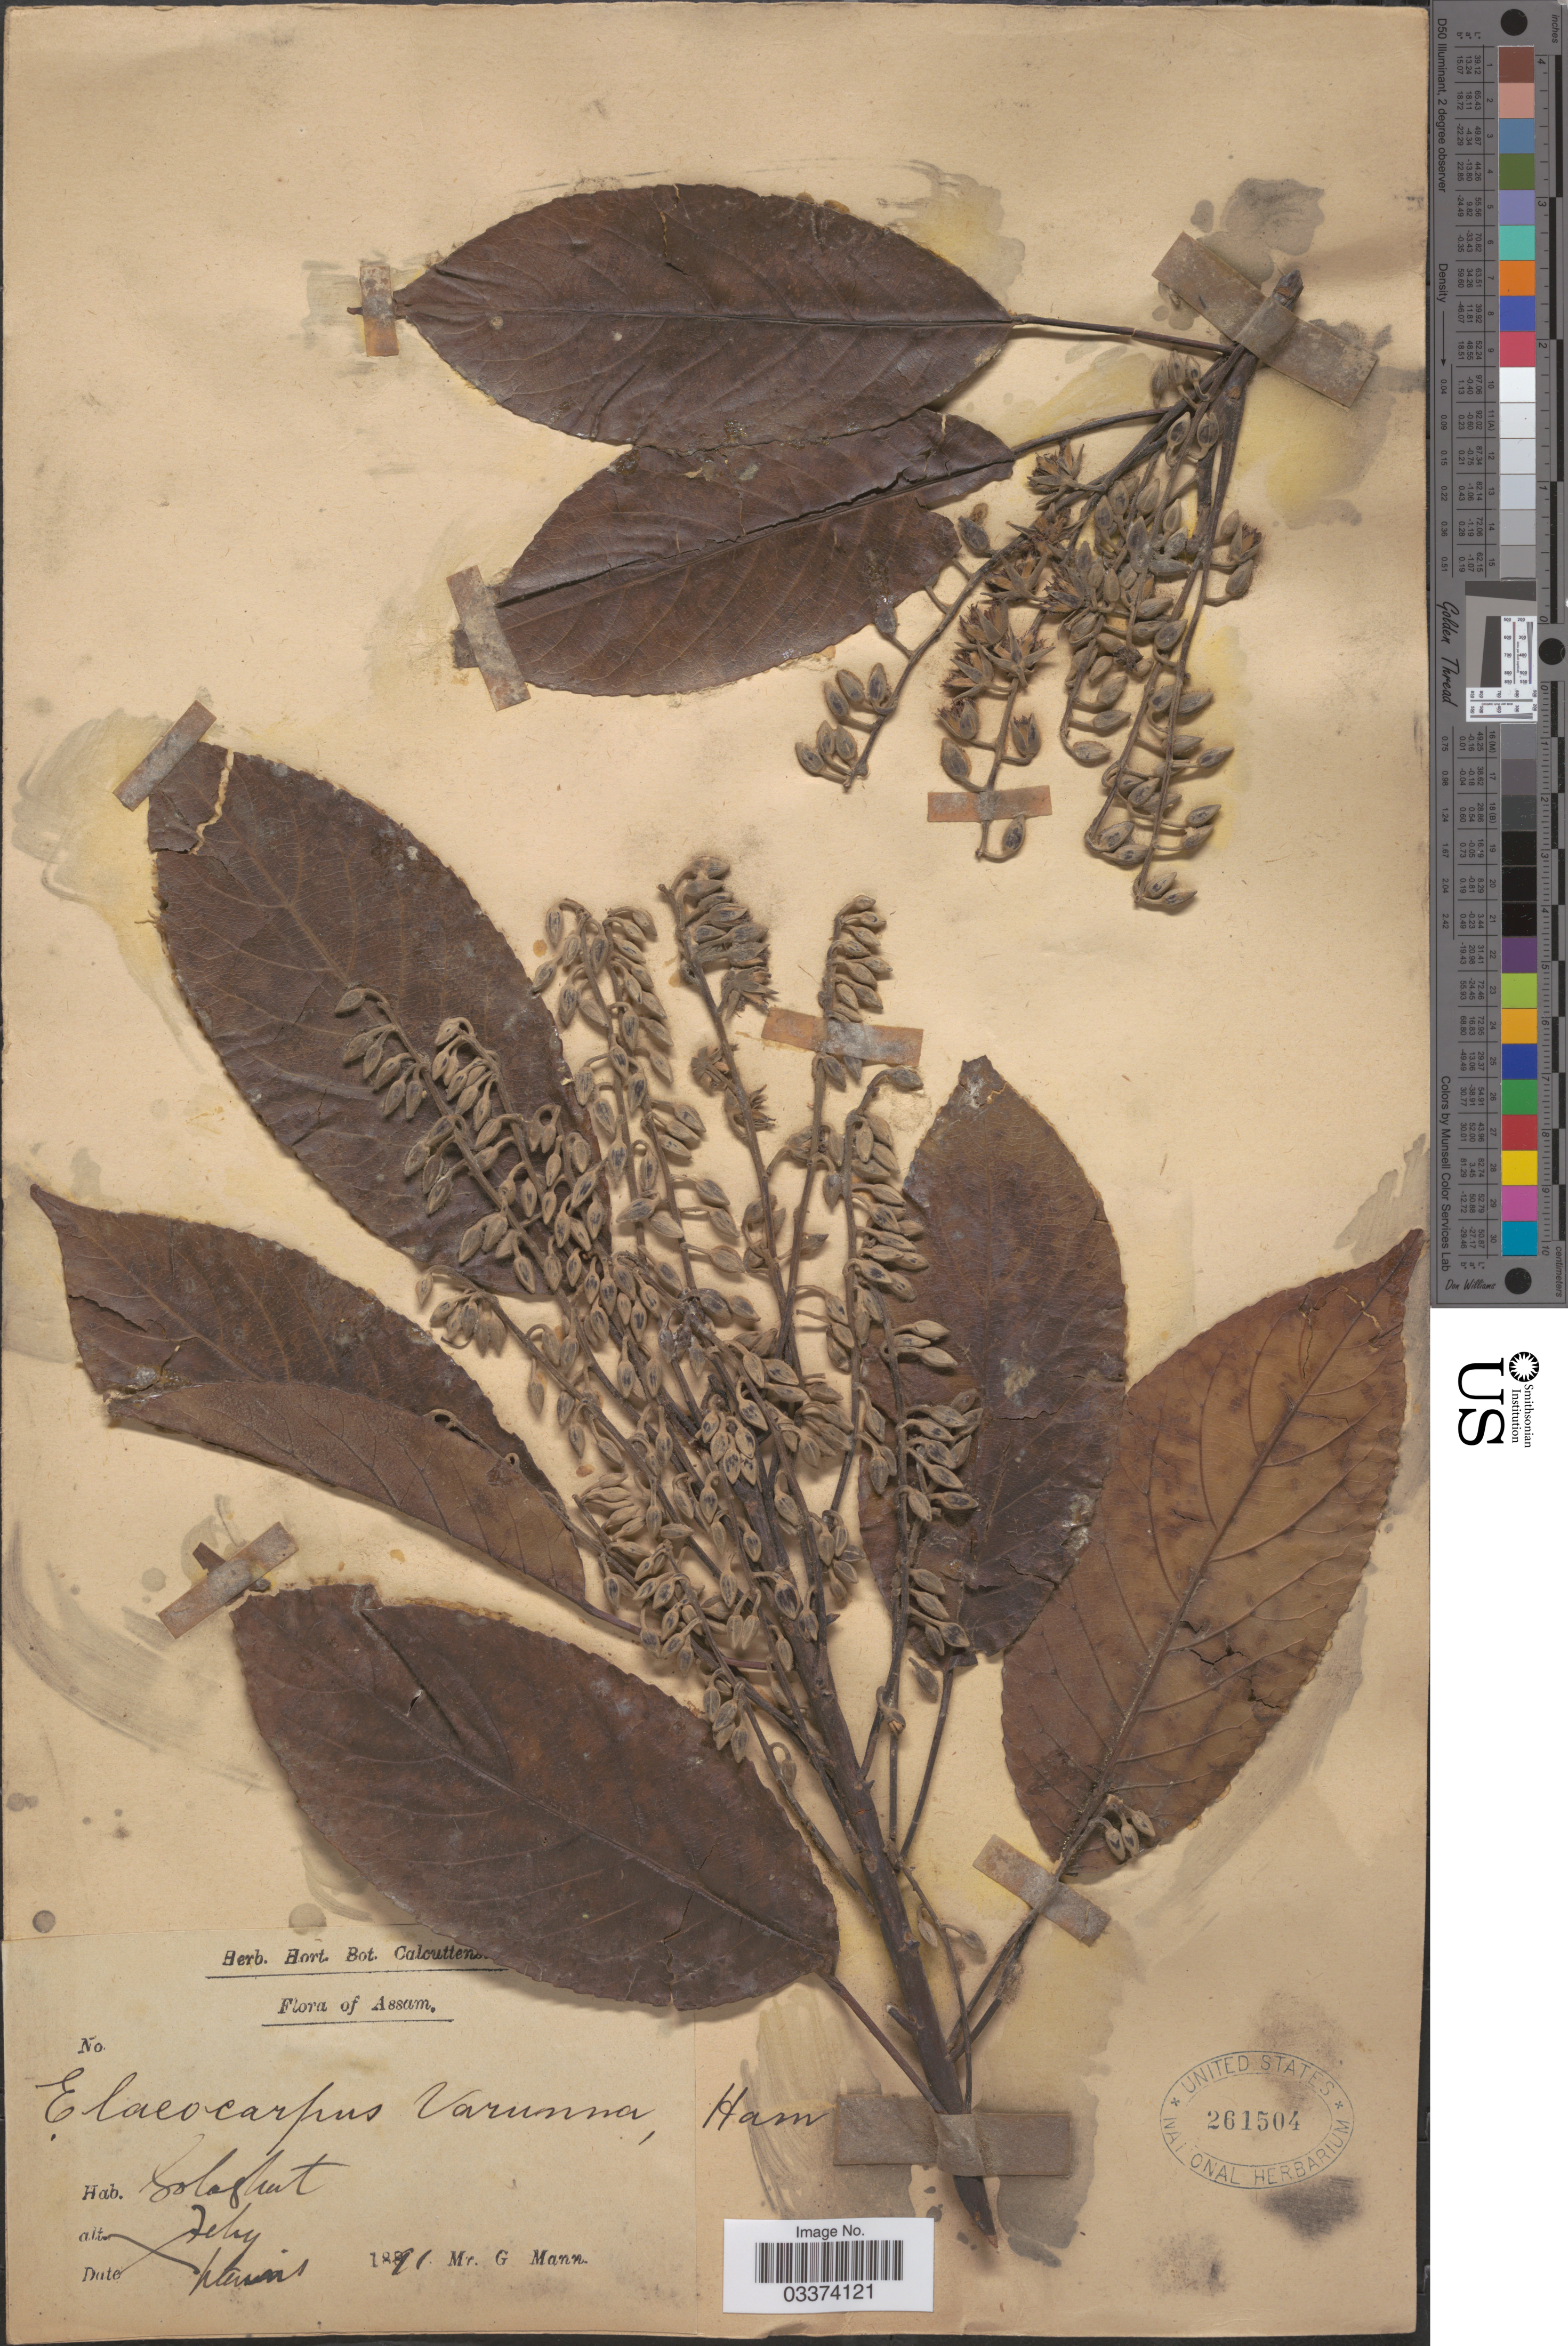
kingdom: Plantae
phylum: Tracheophyta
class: Magnoliopsida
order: Oxalidales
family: Elaeocarpaceae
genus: Elaeocarpus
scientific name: Elaeocarpus varunua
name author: Buch.-Ham. & Mast.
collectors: G. Mann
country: India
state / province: Assam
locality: Solaghat.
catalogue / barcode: US 261504